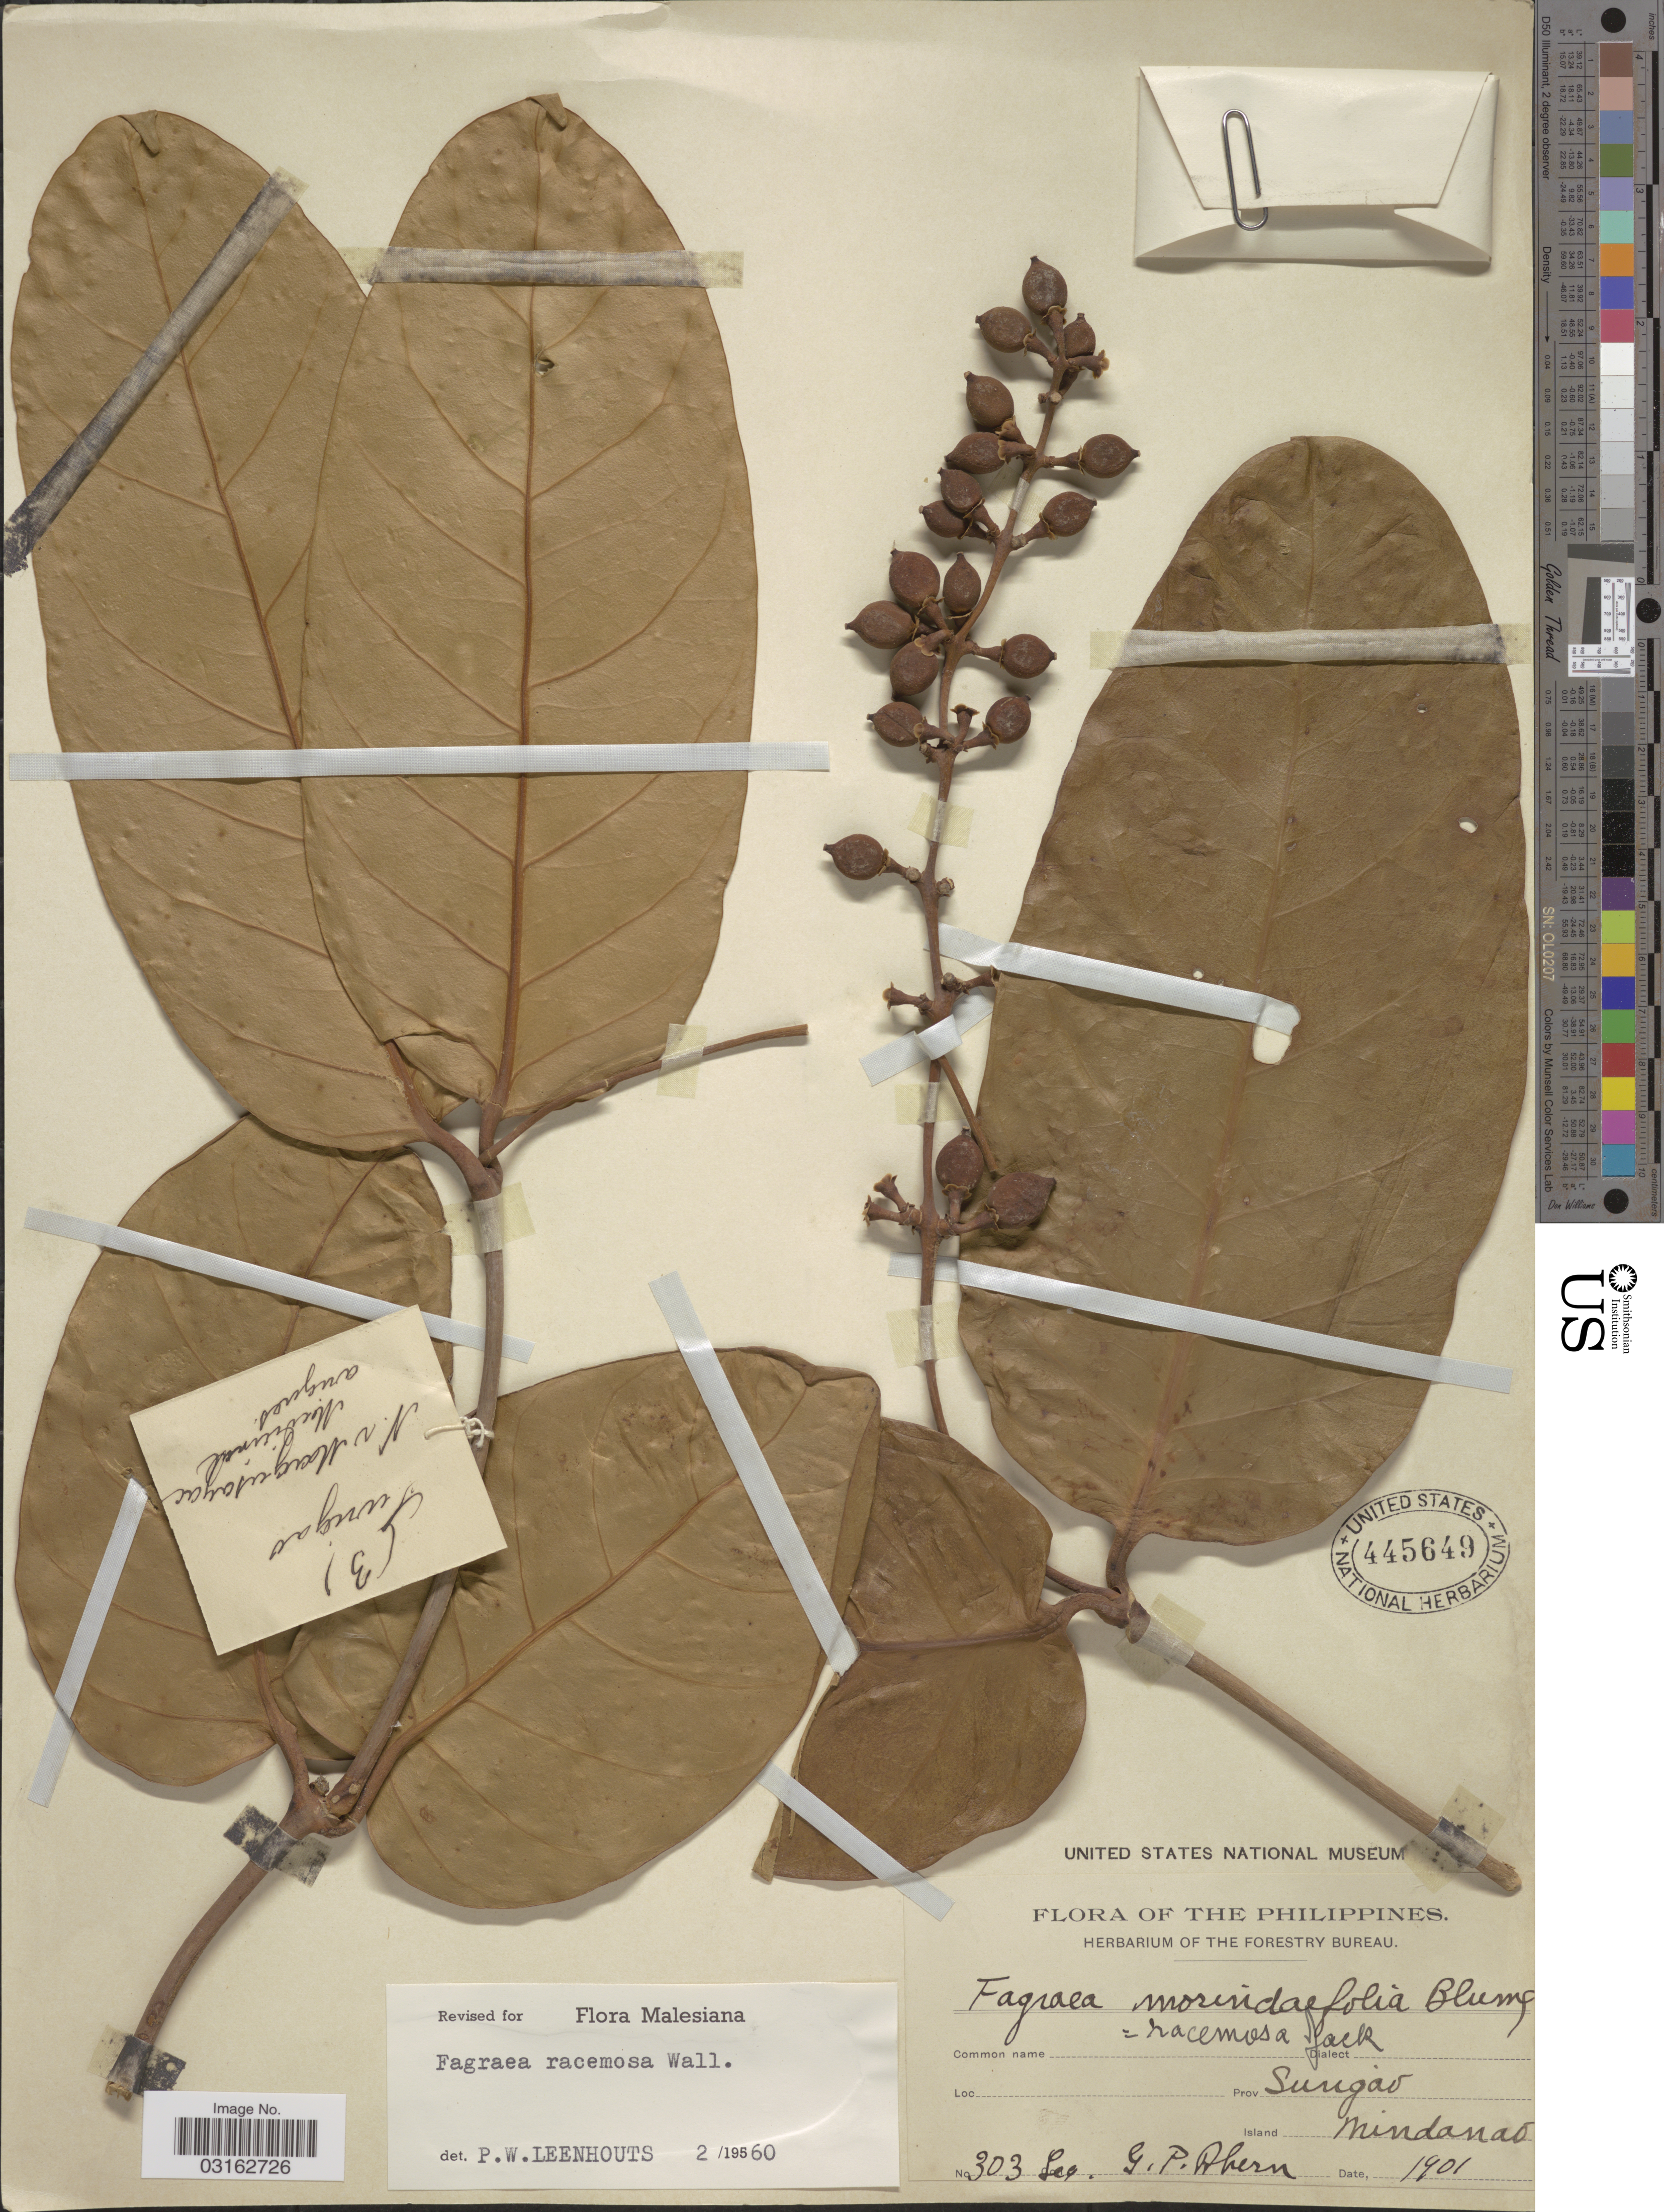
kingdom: Plantae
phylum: Tracheophyta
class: Magnoliopsida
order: Gentianales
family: Gentianaceae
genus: Fagraea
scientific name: Fagraea racemosa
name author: Jack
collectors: G. Ahern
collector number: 303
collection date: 1901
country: Philippines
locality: Prov. Surigao, Island Mindanao.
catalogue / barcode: US 445649